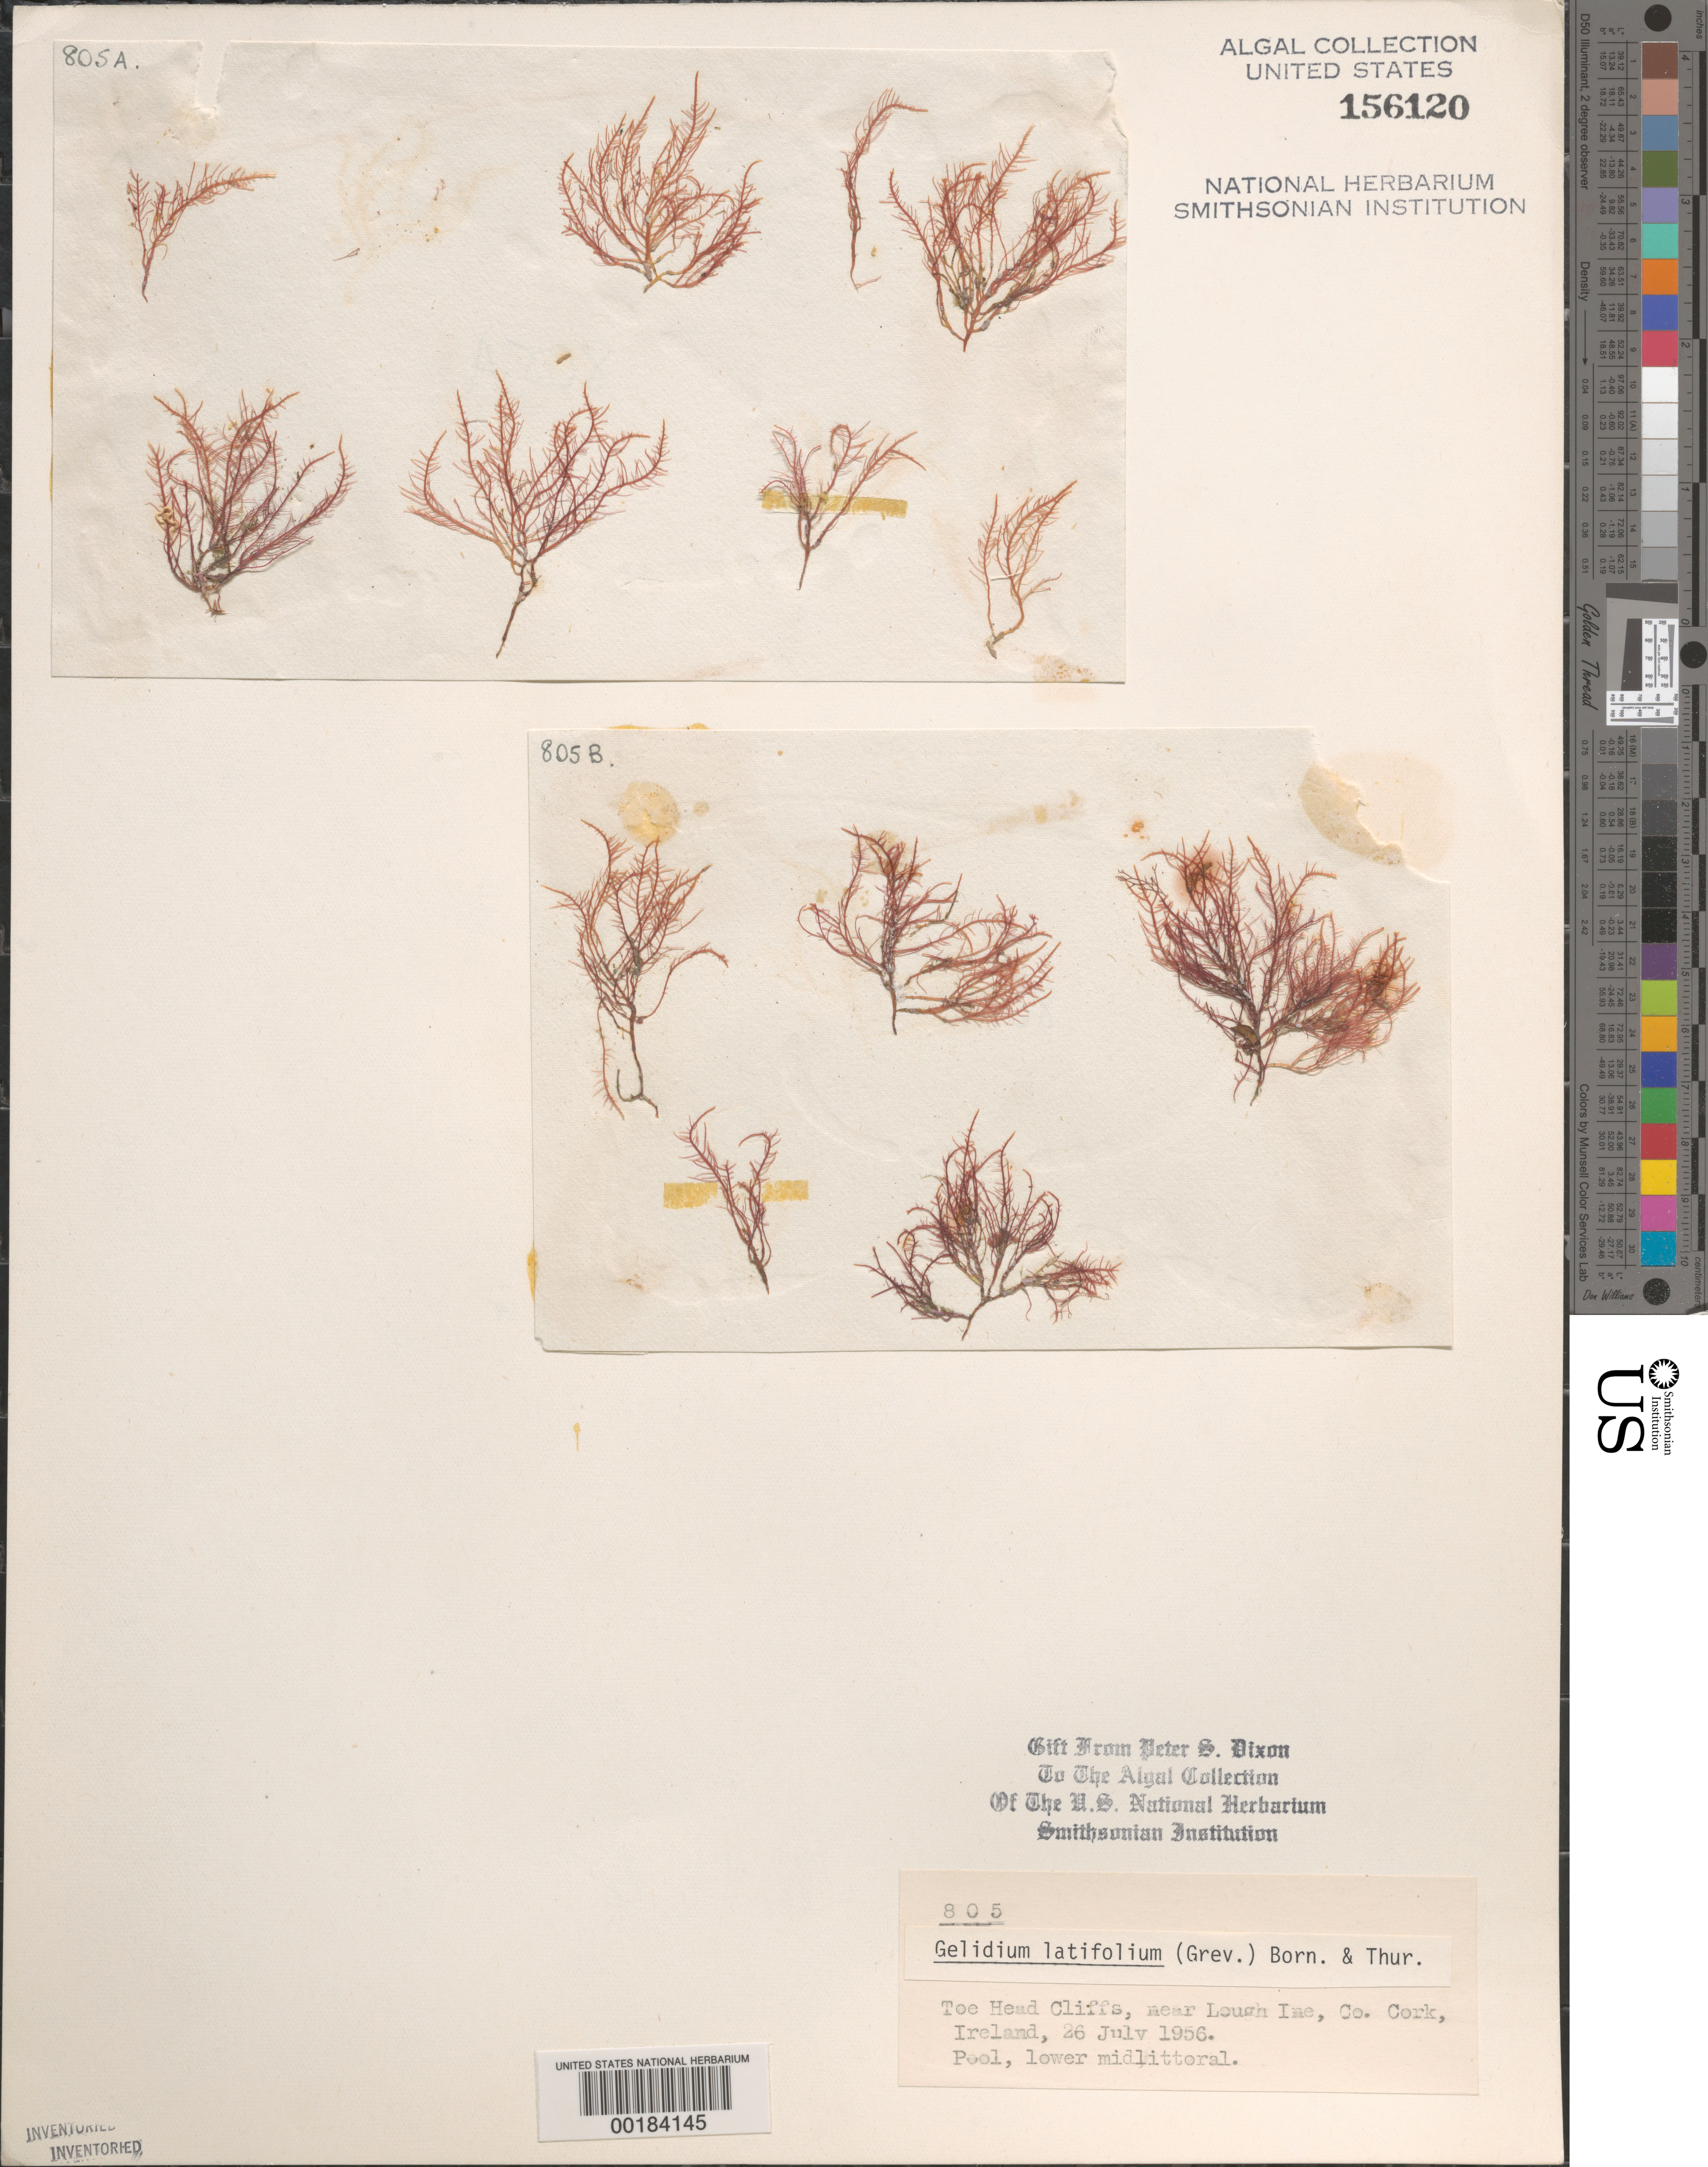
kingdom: Plantae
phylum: Rhodophyta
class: Florideophyceae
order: Gelidiales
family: Gelidiaceae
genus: Gelidium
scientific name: Gelidium spinosum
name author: (S.G. Gmel.) P.C. Silva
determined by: Algae name updating Project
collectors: P. S. Dixon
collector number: PSD 805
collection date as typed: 26 Jul 1956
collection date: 1956-07-26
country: Ireland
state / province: Munster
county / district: Cork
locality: Toe Head Cliffs, near Lough Ine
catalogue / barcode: US 156120